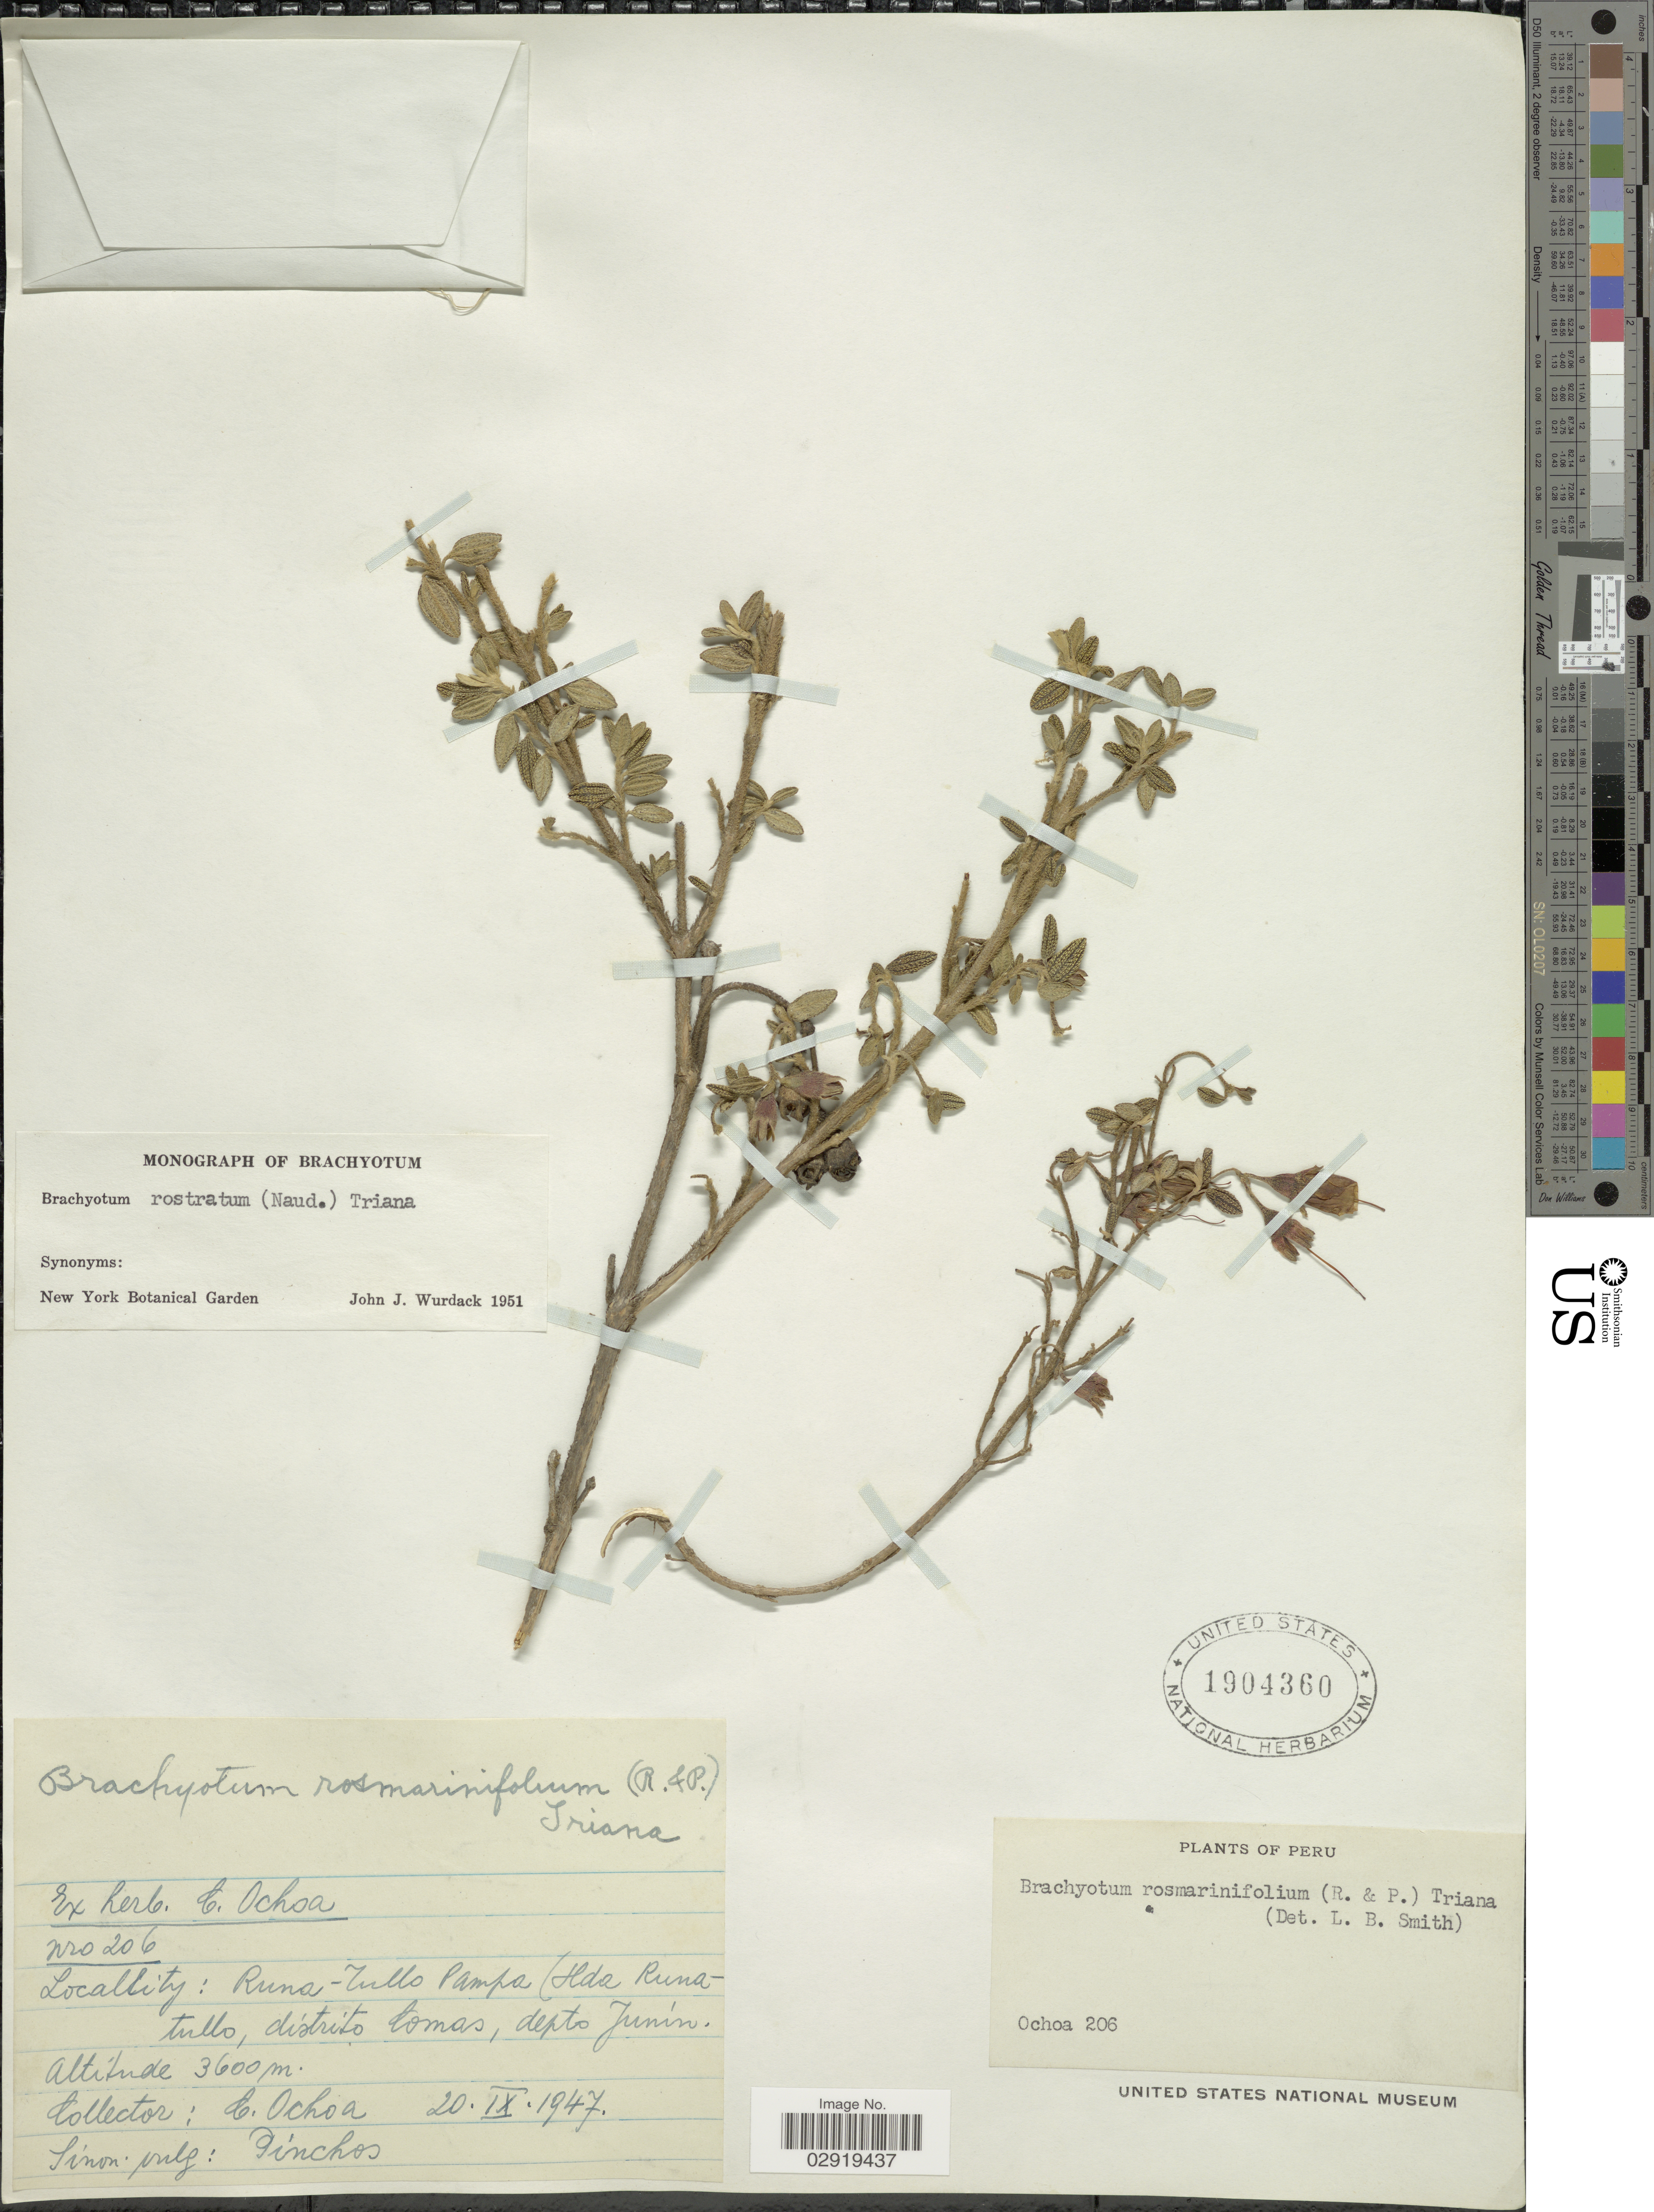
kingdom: Plantae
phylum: Tracheophyta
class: Magnoliopsida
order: Myrtales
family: Melastomataceae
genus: Brachyotum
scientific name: Brachyotum rostratum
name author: (Naudin) Triana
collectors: C. Ochoa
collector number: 206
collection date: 1947-09-20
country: Peru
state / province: Junín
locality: Runa-Tullo Pampa (Hda Runa-tullo, distrito Comas, depto. Junín.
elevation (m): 3600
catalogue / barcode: US 1904360